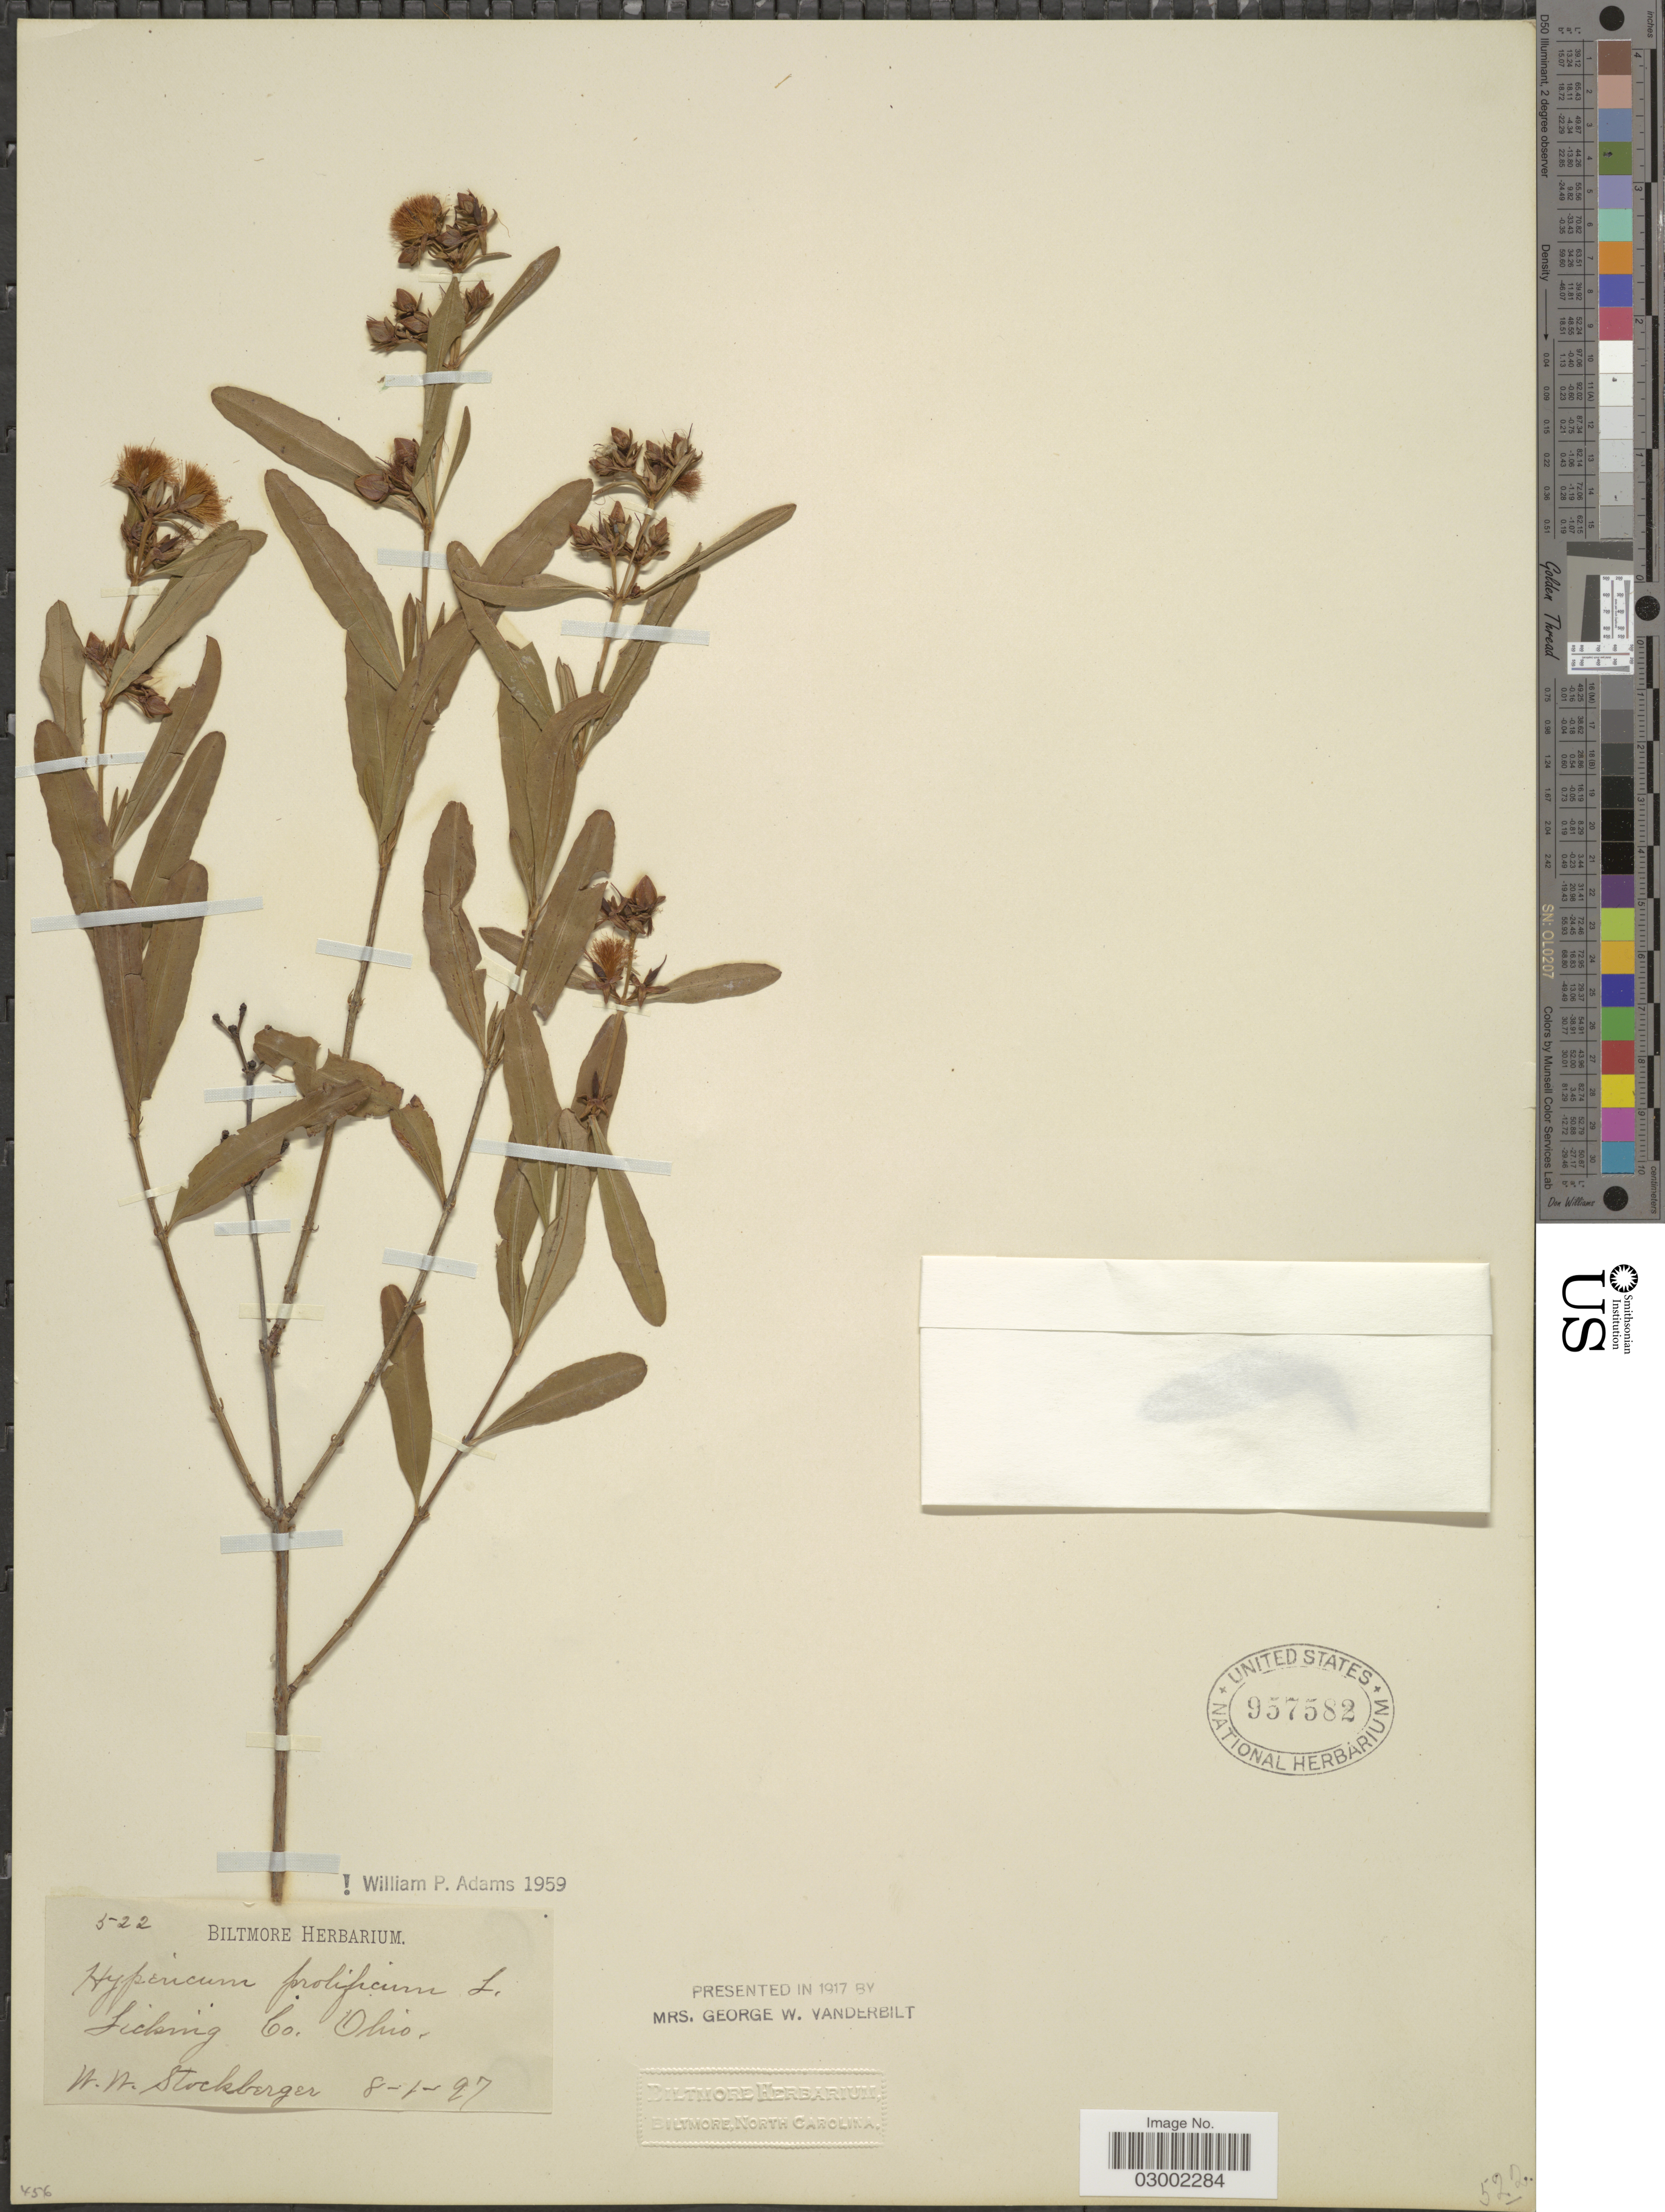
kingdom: Plantae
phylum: Tracheophyta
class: Magnoliopsida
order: Malpighiales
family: Hypericaceae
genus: Hypericum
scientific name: Hypericum prolificum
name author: L.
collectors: W. Stockberger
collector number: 522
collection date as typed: Transcribed d/m/y: 1/8/97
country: United States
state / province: Ohio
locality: Licking Co.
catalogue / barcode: US 957582